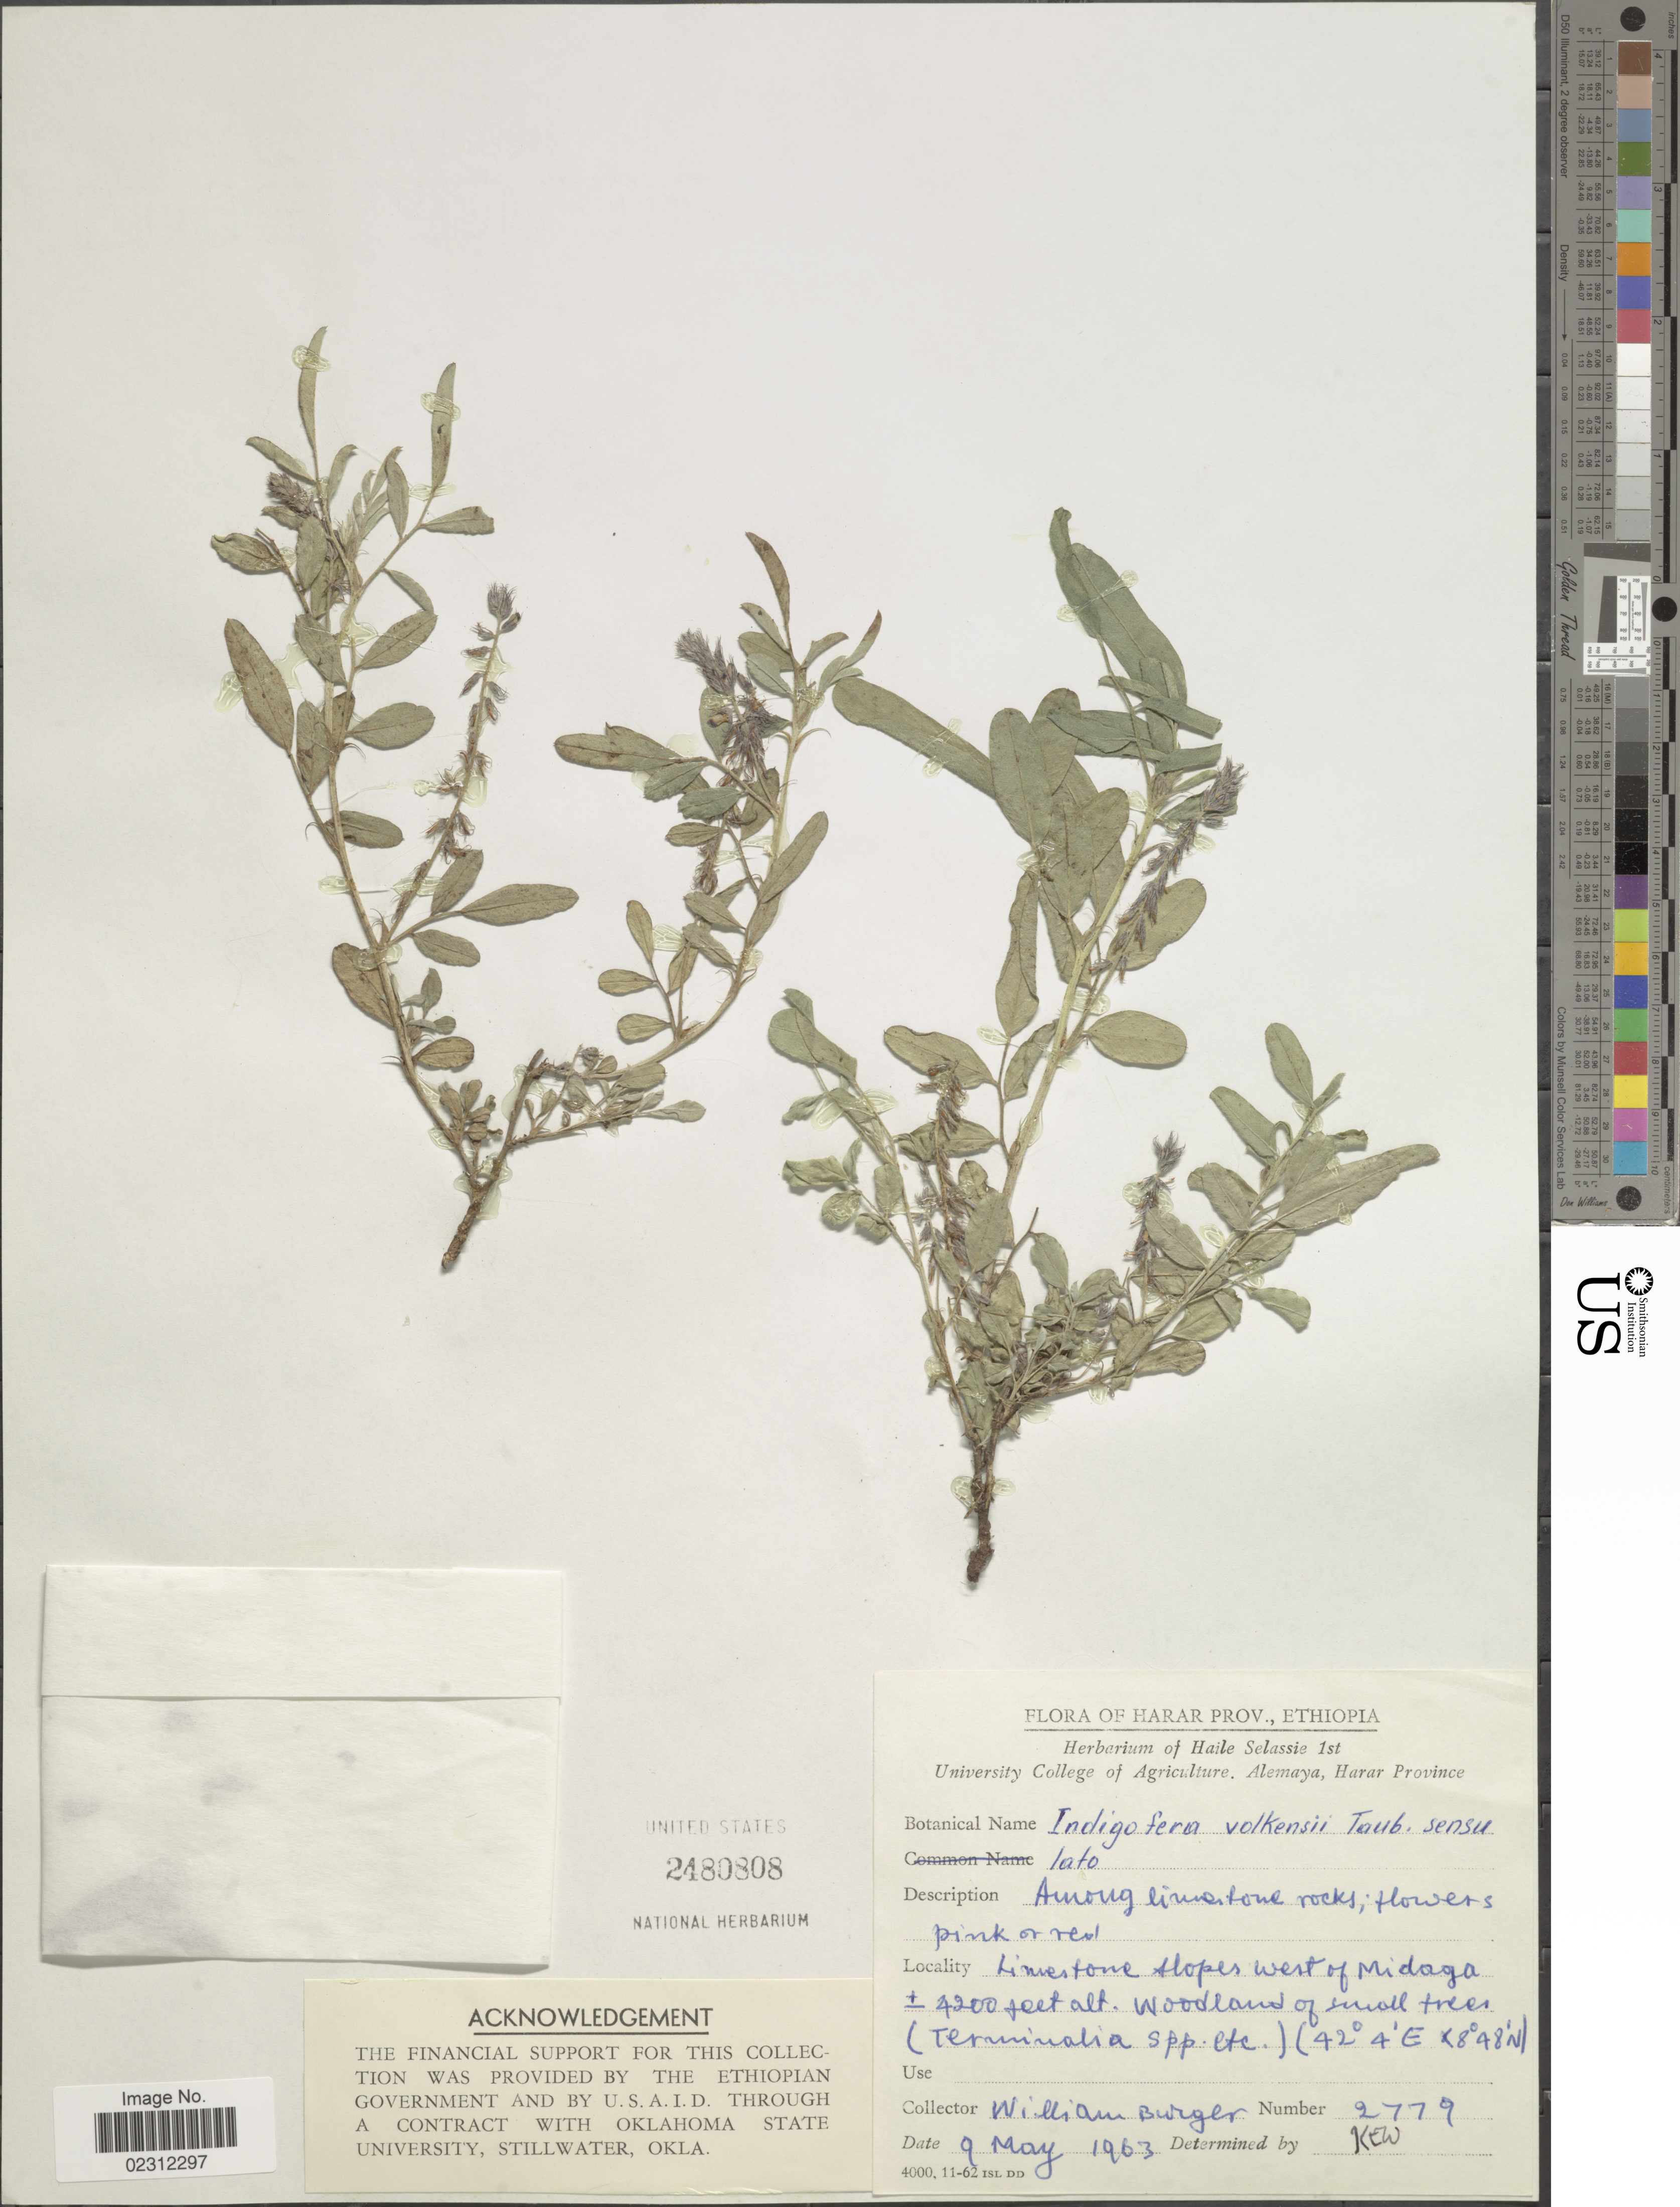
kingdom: Plantae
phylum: Tracheophyta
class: Magnoliopsida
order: Fabales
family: Fabaceae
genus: Indigofera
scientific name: Indigofera volkensii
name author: Taub.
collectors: W. Burger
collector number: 2779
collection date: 1963-05-09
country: Ethiopia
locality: Harar Prov, limestone slopes west of Midago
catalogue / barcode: US 2480808